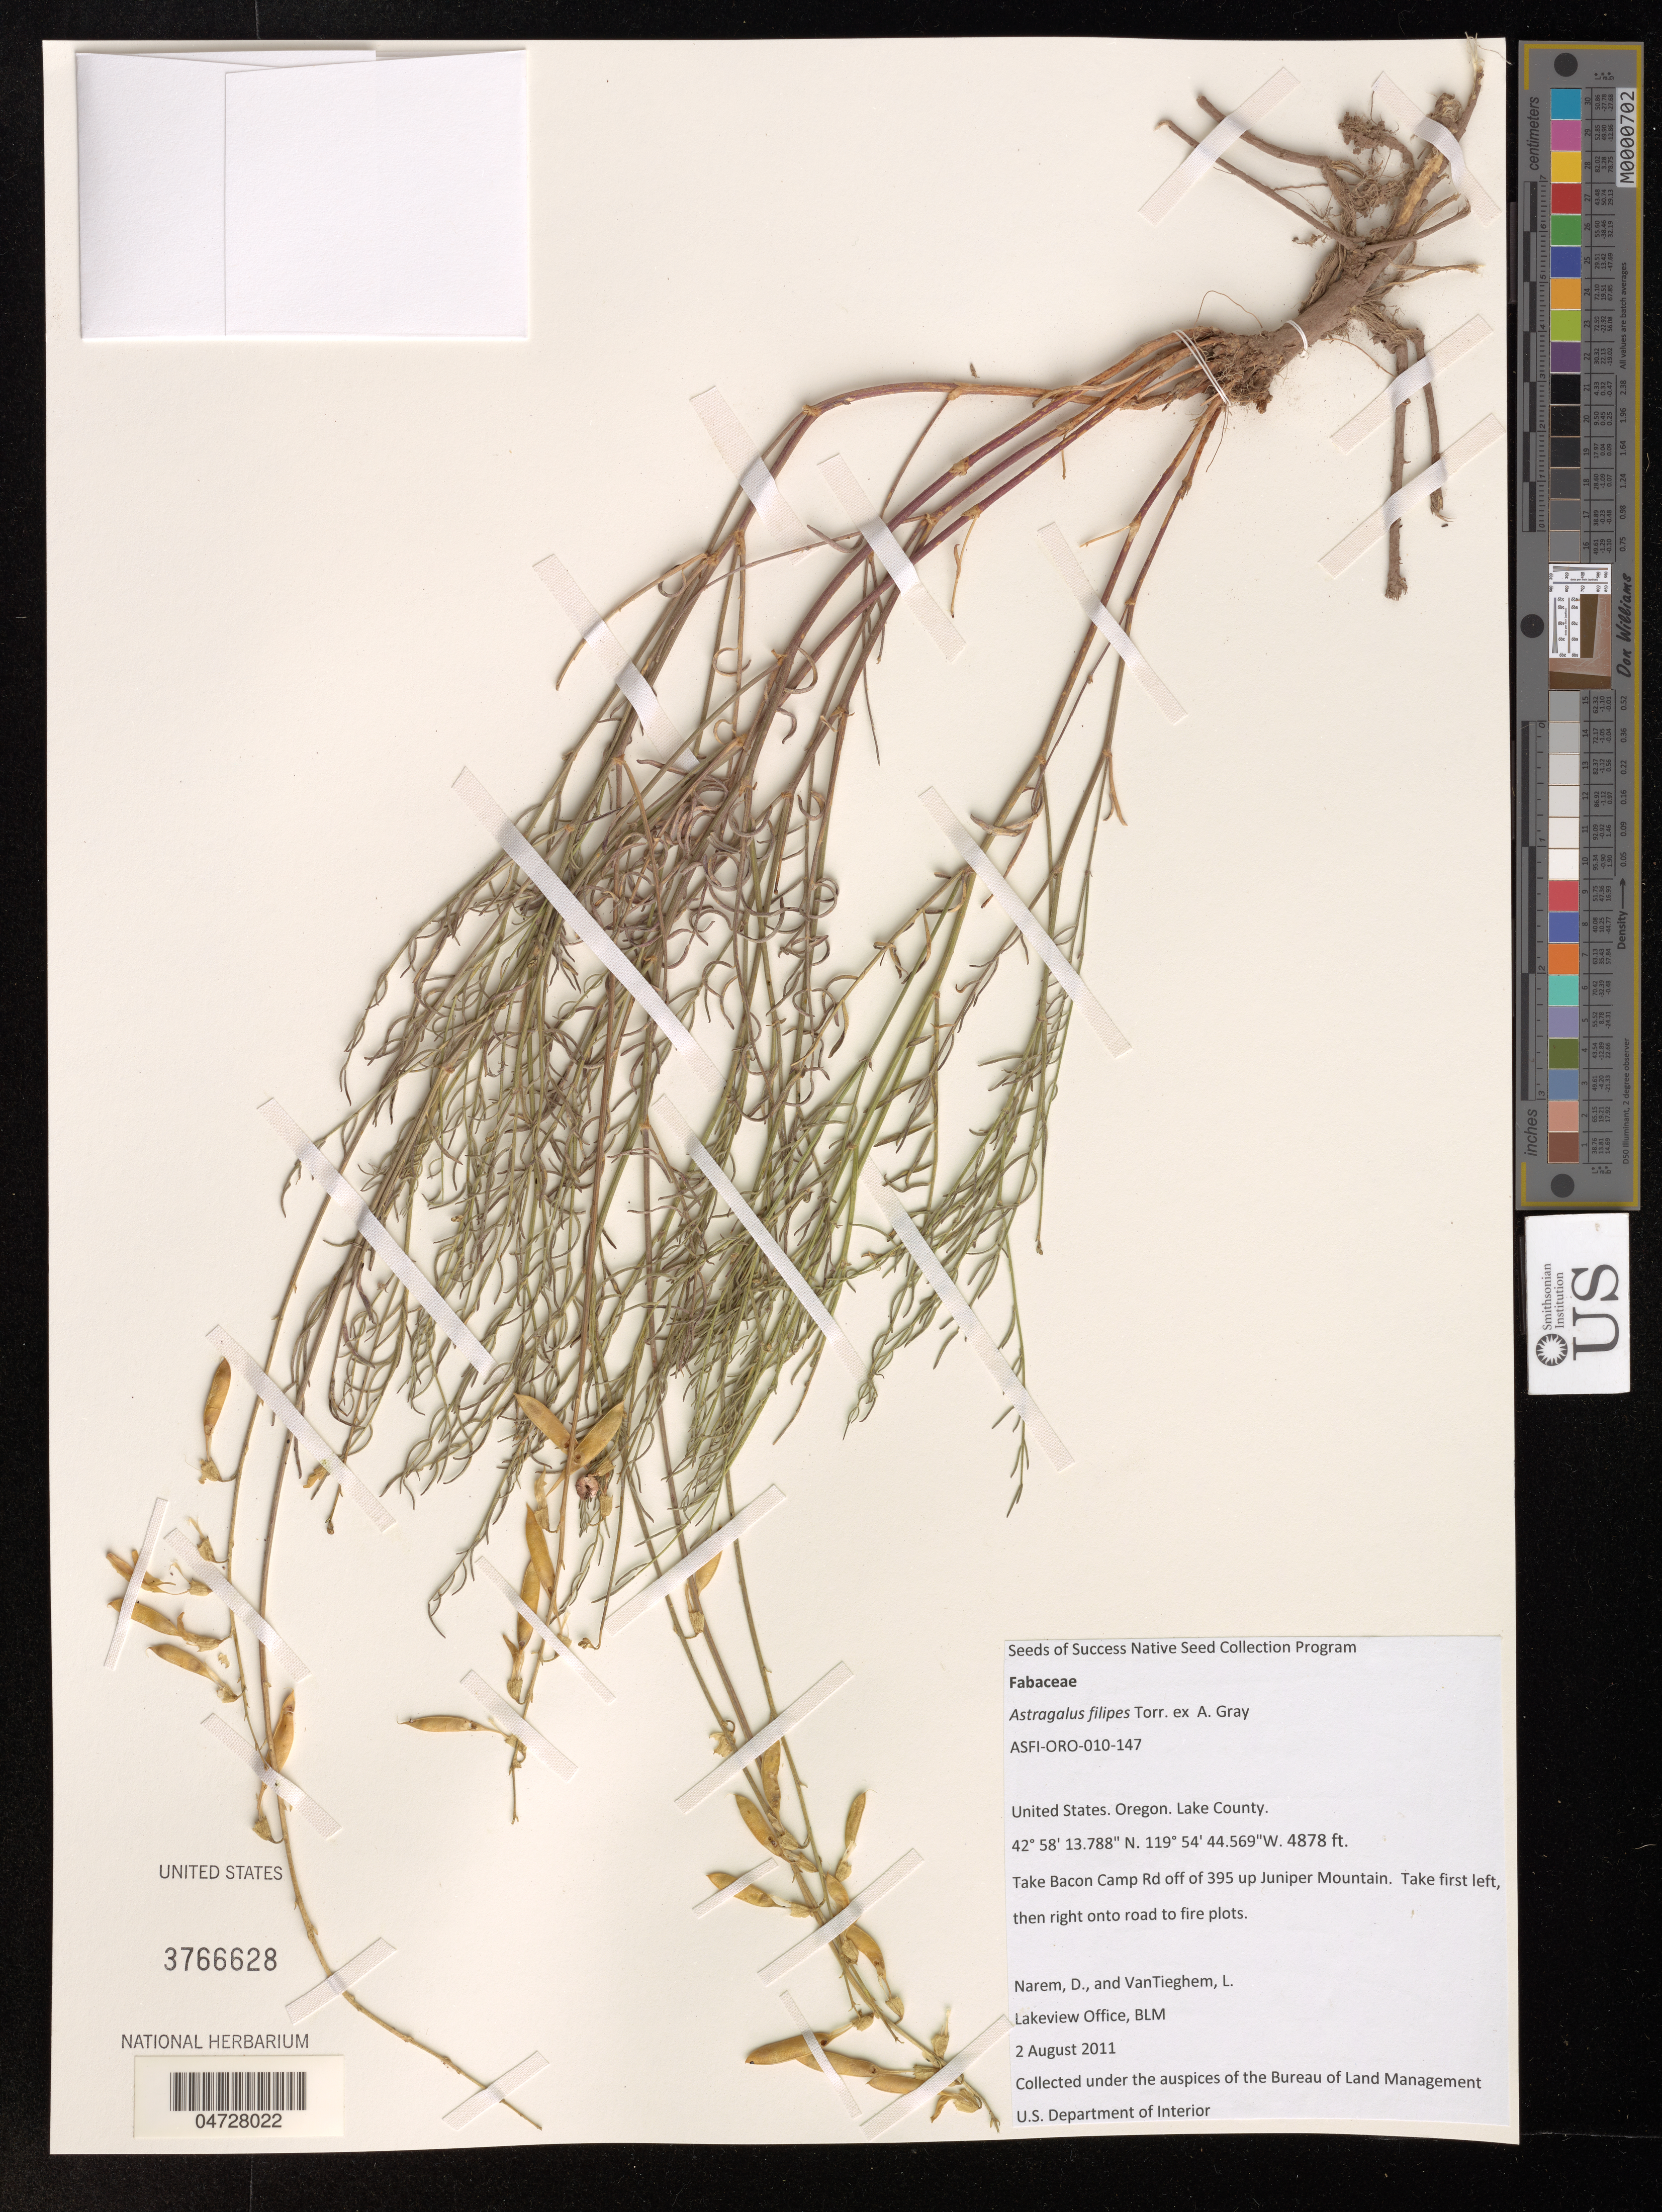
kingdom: Plantae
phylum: Tracheophyta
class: Magnoliopsida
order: Fabales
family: Fabaceae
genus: Astragalus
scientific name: Astragalus filipes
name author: A. Gray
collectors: D. Narem & L. VanTieghem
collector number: ASFI-ORO-010-147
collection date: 2011-08-02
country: United States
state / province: Oregon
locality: Lake County. Take Bacon Camp rd off of 395 up Juniper Mountain. Take first left, then right onto road to fire plots.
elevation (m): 1487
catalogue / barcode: US 3766628